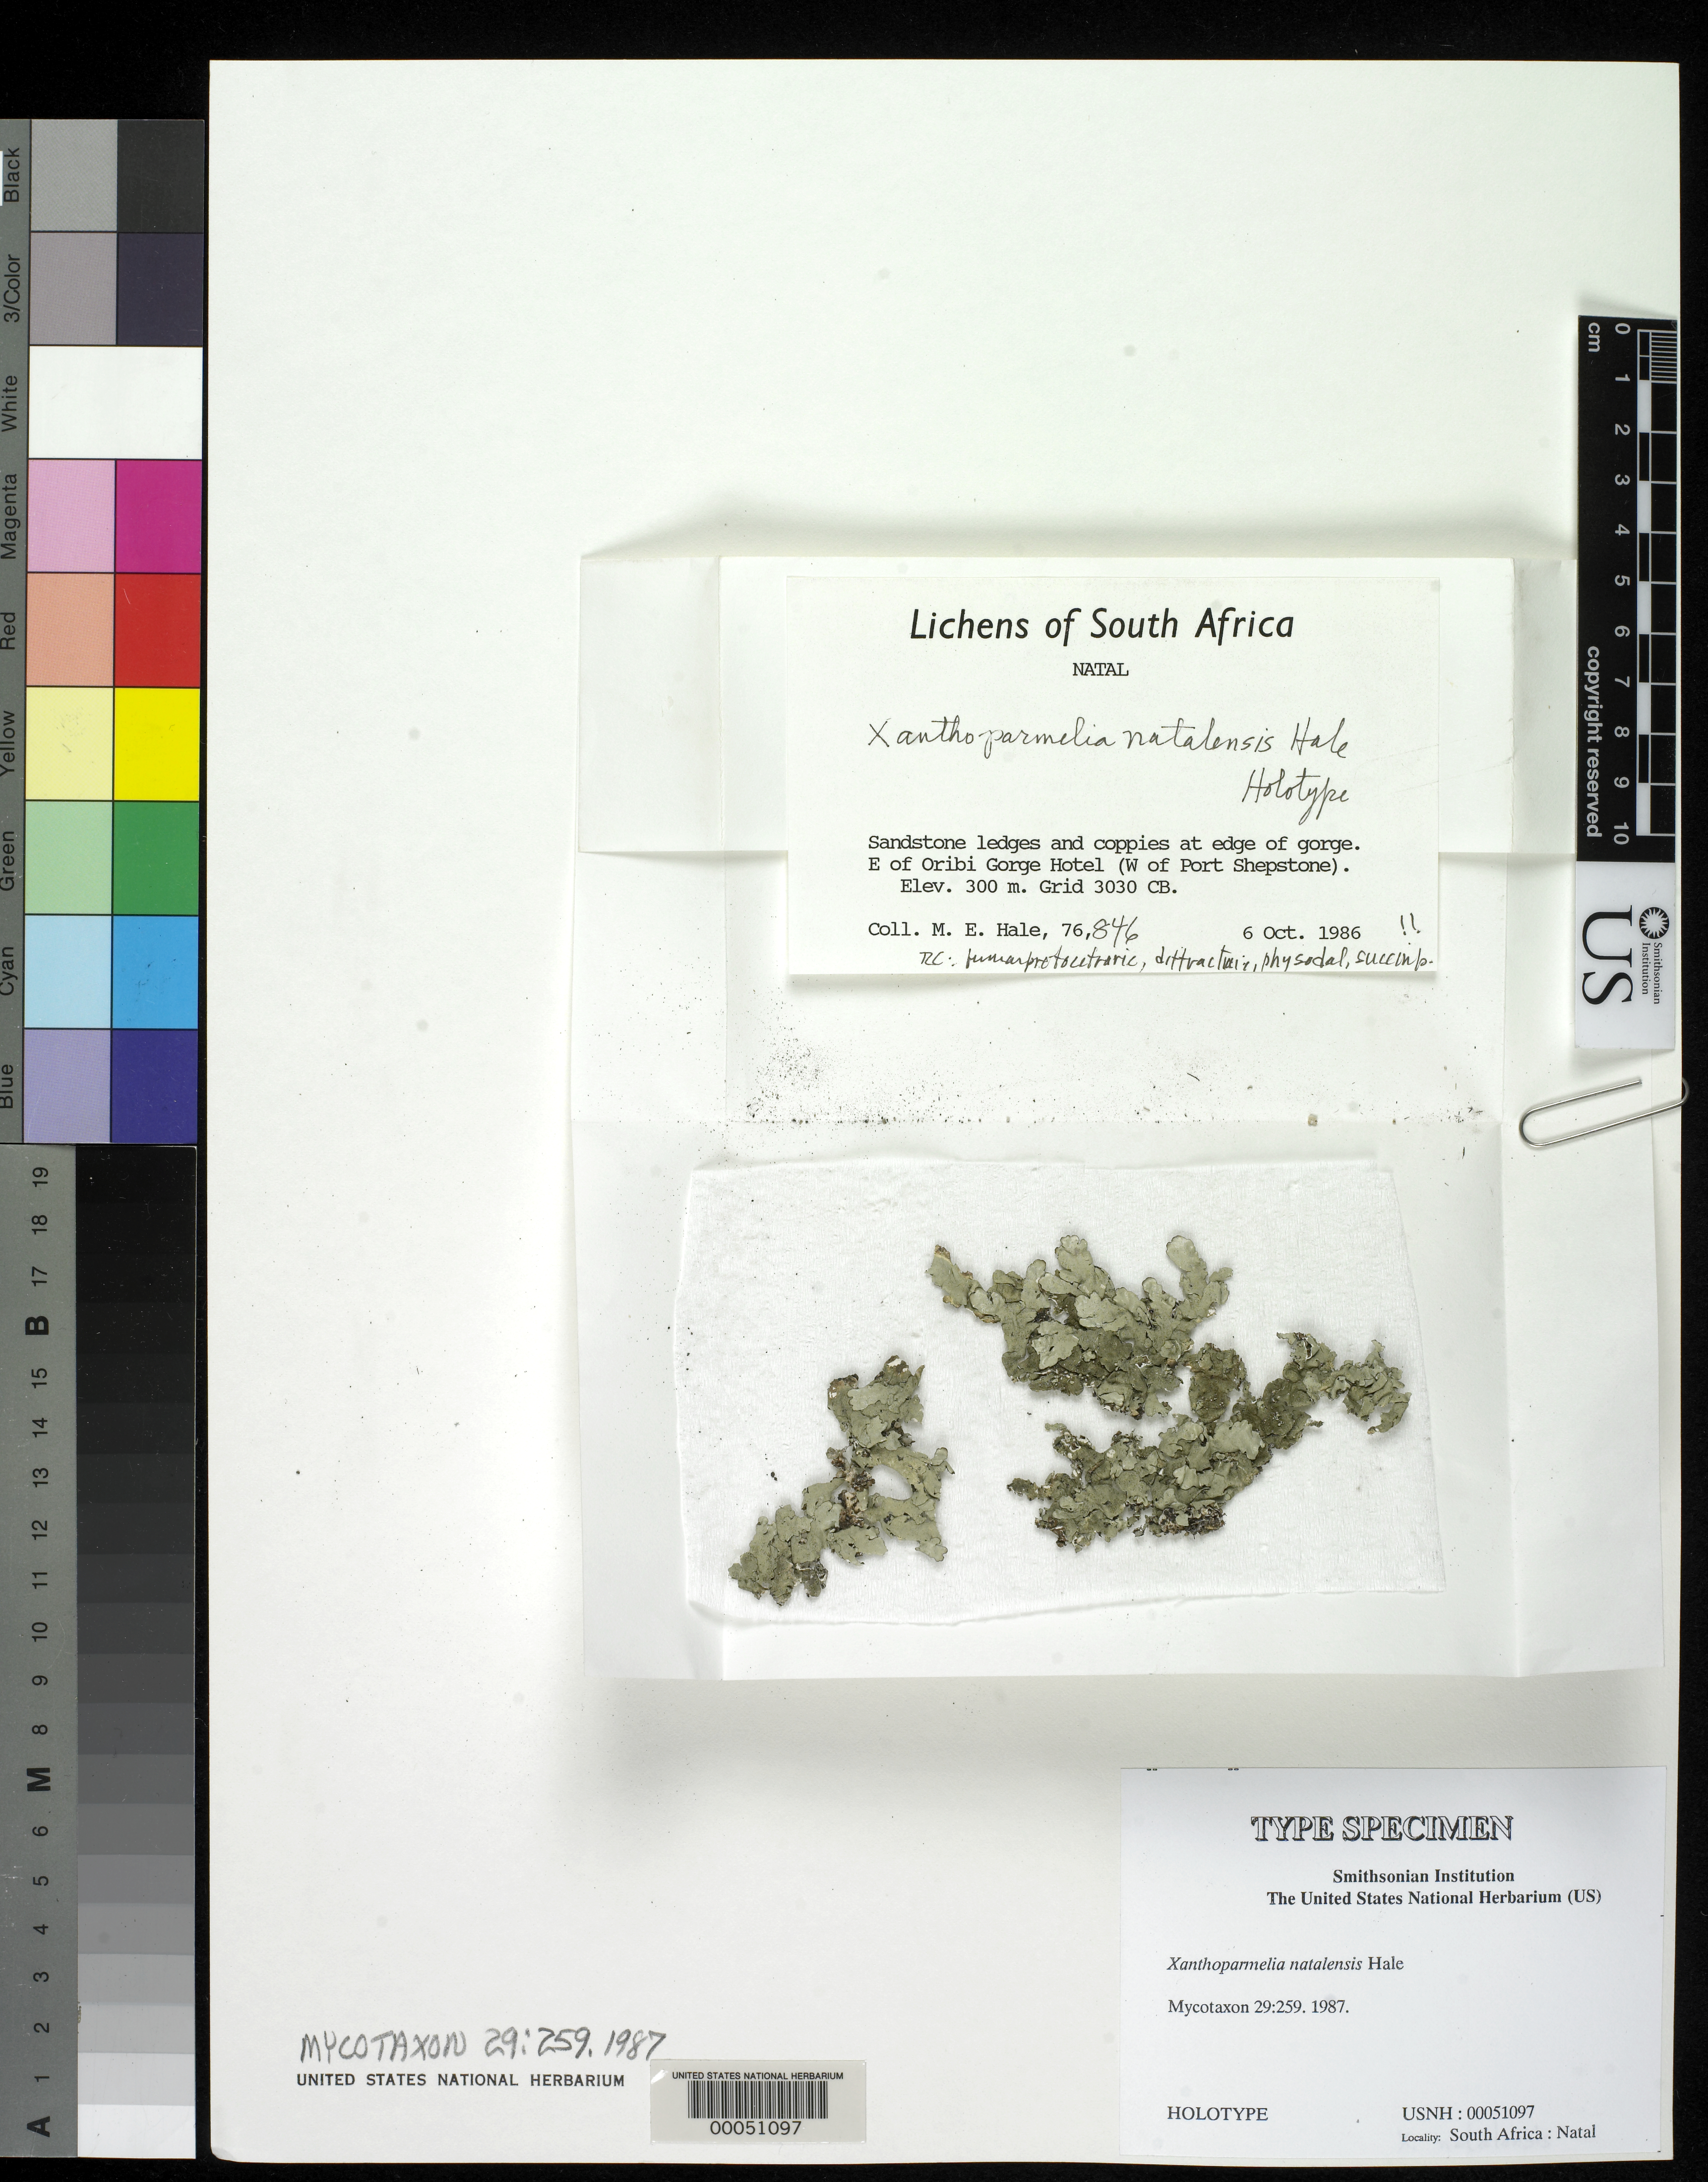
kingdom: Fungi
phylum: Ascomycota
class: Lecanoromycetes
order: Lecanorales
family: Parmeliaceae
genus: Xanthoparmelia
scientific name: Xanthoparmelia natalensis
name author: Hale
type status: Holotype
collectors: M. Hale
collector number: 76846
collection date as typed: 06 Oct 1986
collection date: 1986-10-06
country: South Africa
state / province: KwaZulu-Natal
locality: E of Oribi Gorge Hotel, W of Port Shepstone, sandstone ledges and coppies at edge of gorge.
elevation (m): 300